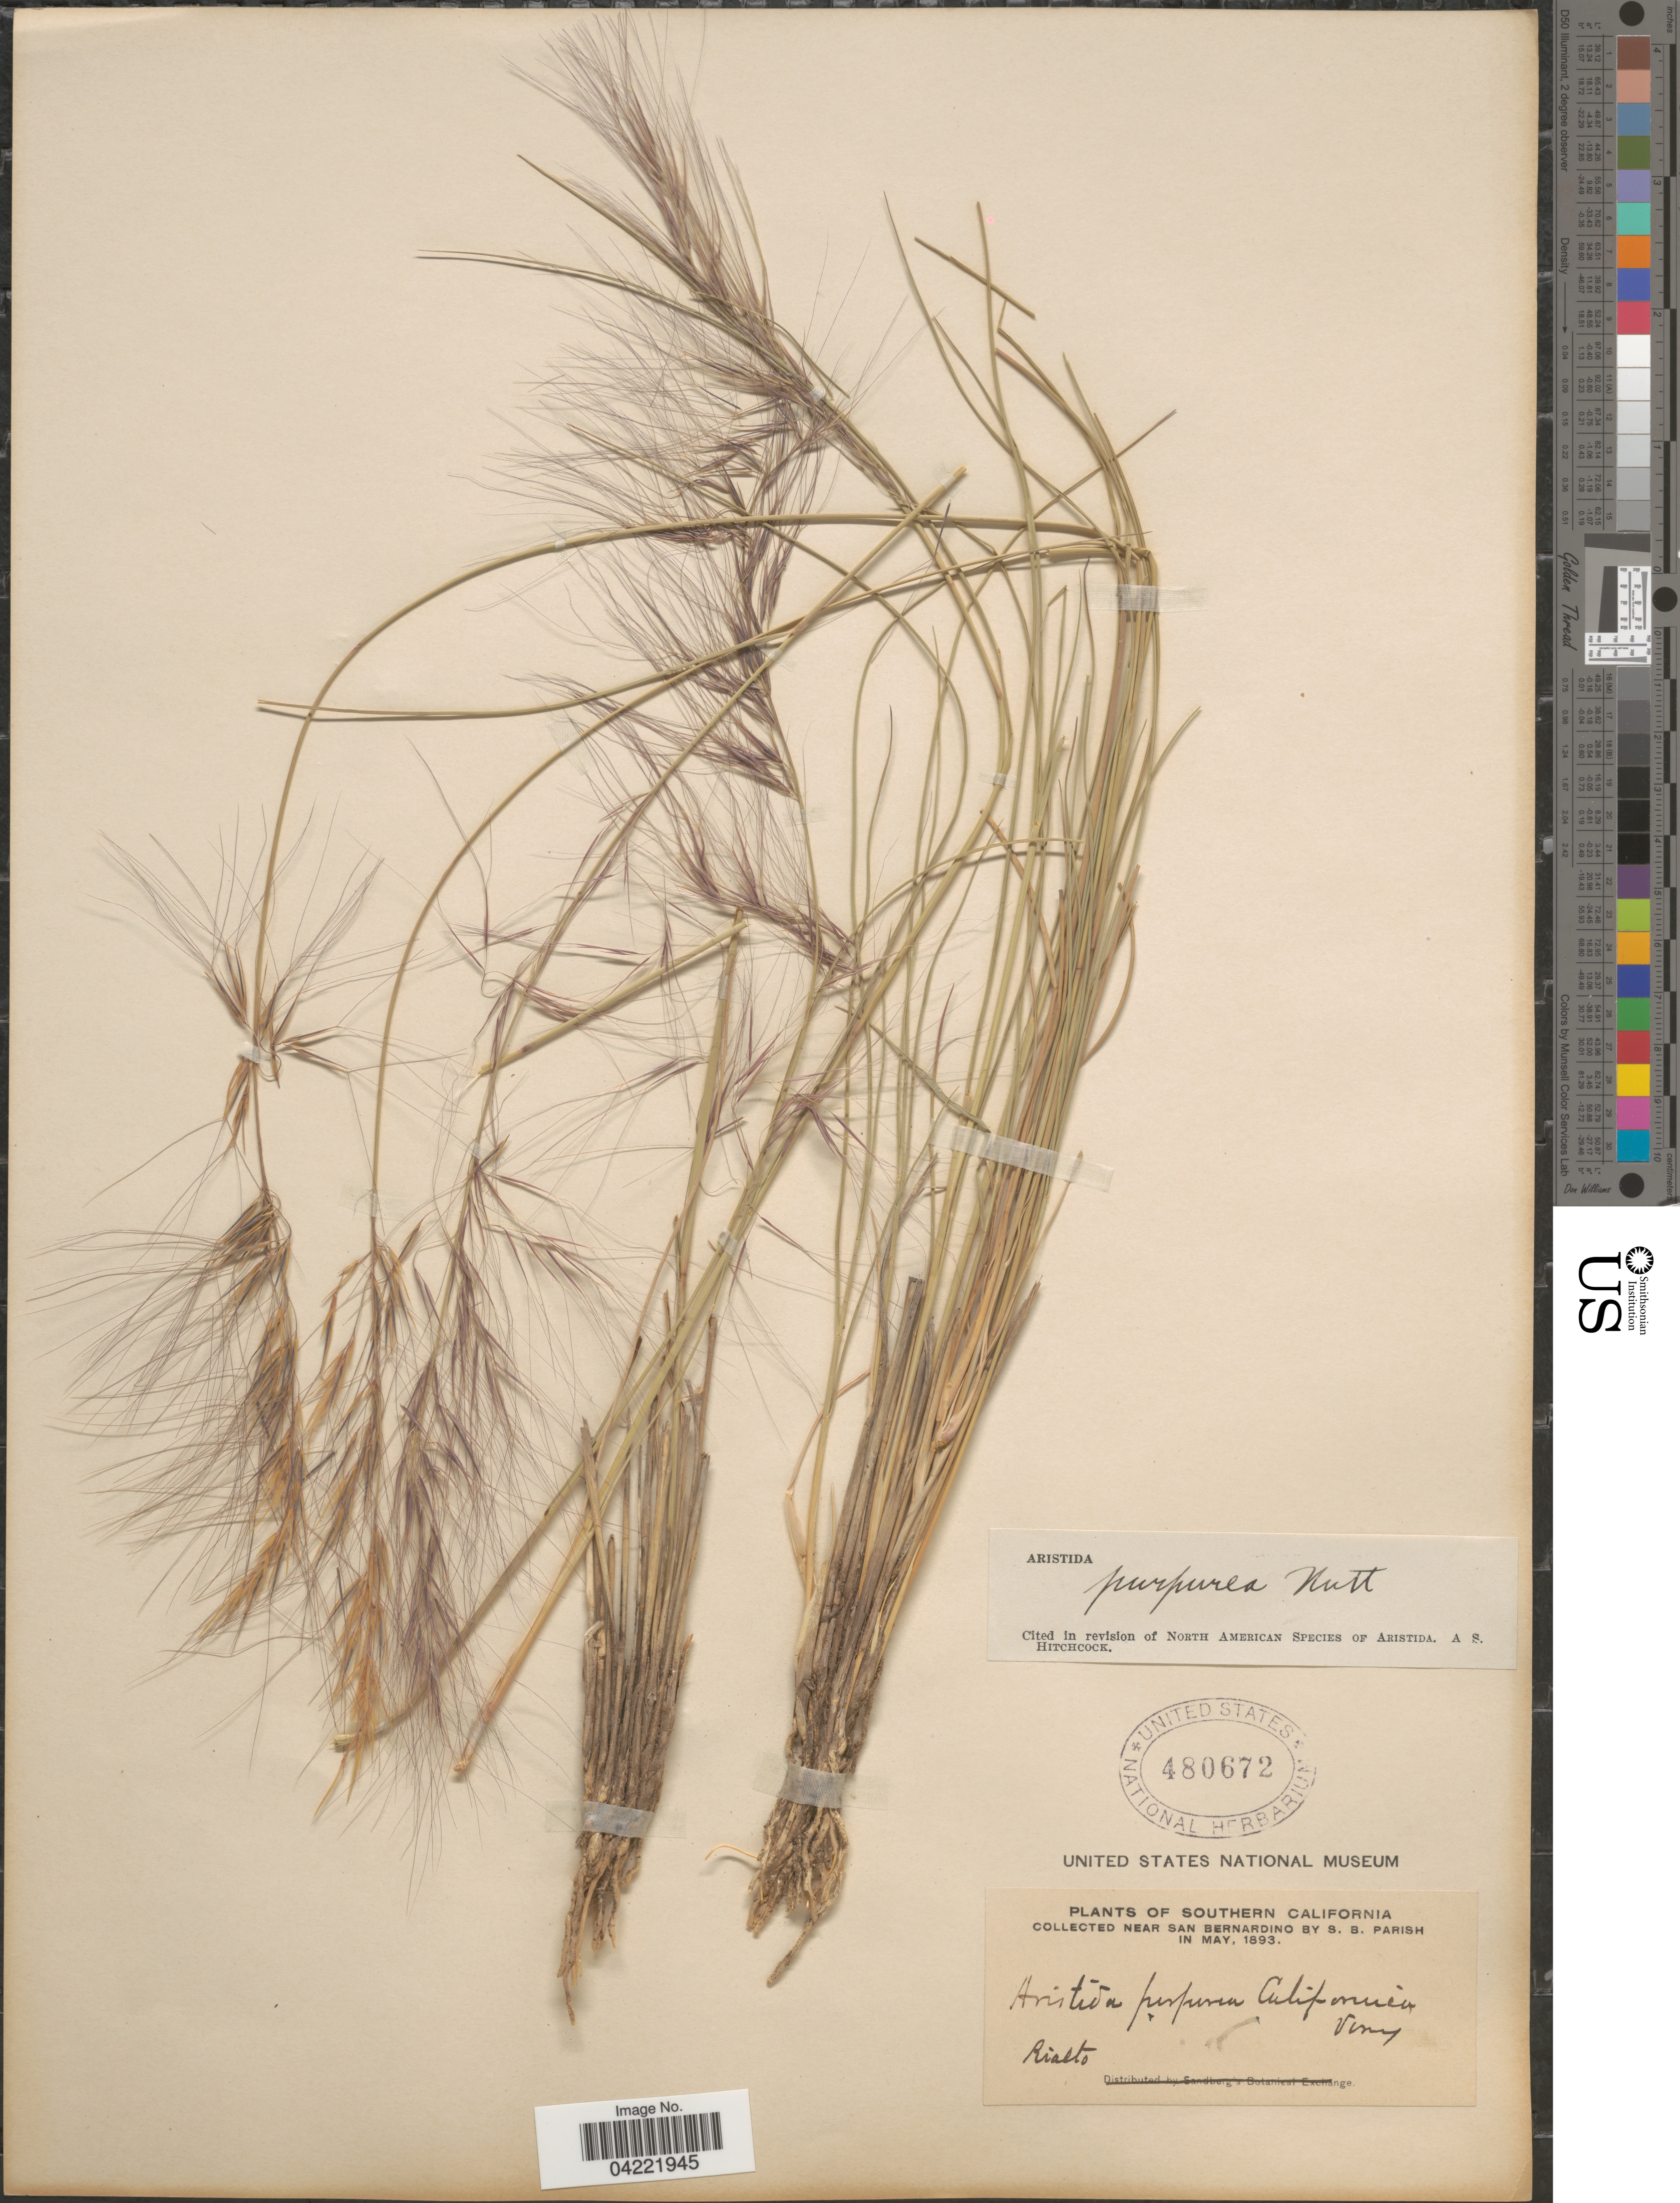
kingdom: Plantae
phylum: Tracheophyta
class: Liliopsida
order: Poales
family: Poaceae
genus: Aristida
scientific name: Aristida purpurea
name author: Nutt.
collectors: S. B. Parish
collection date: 1893-05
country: United States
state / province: California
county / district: San Bernardino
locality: Southern California. Near San Bernardino. Rialto.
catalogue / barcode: US 480672